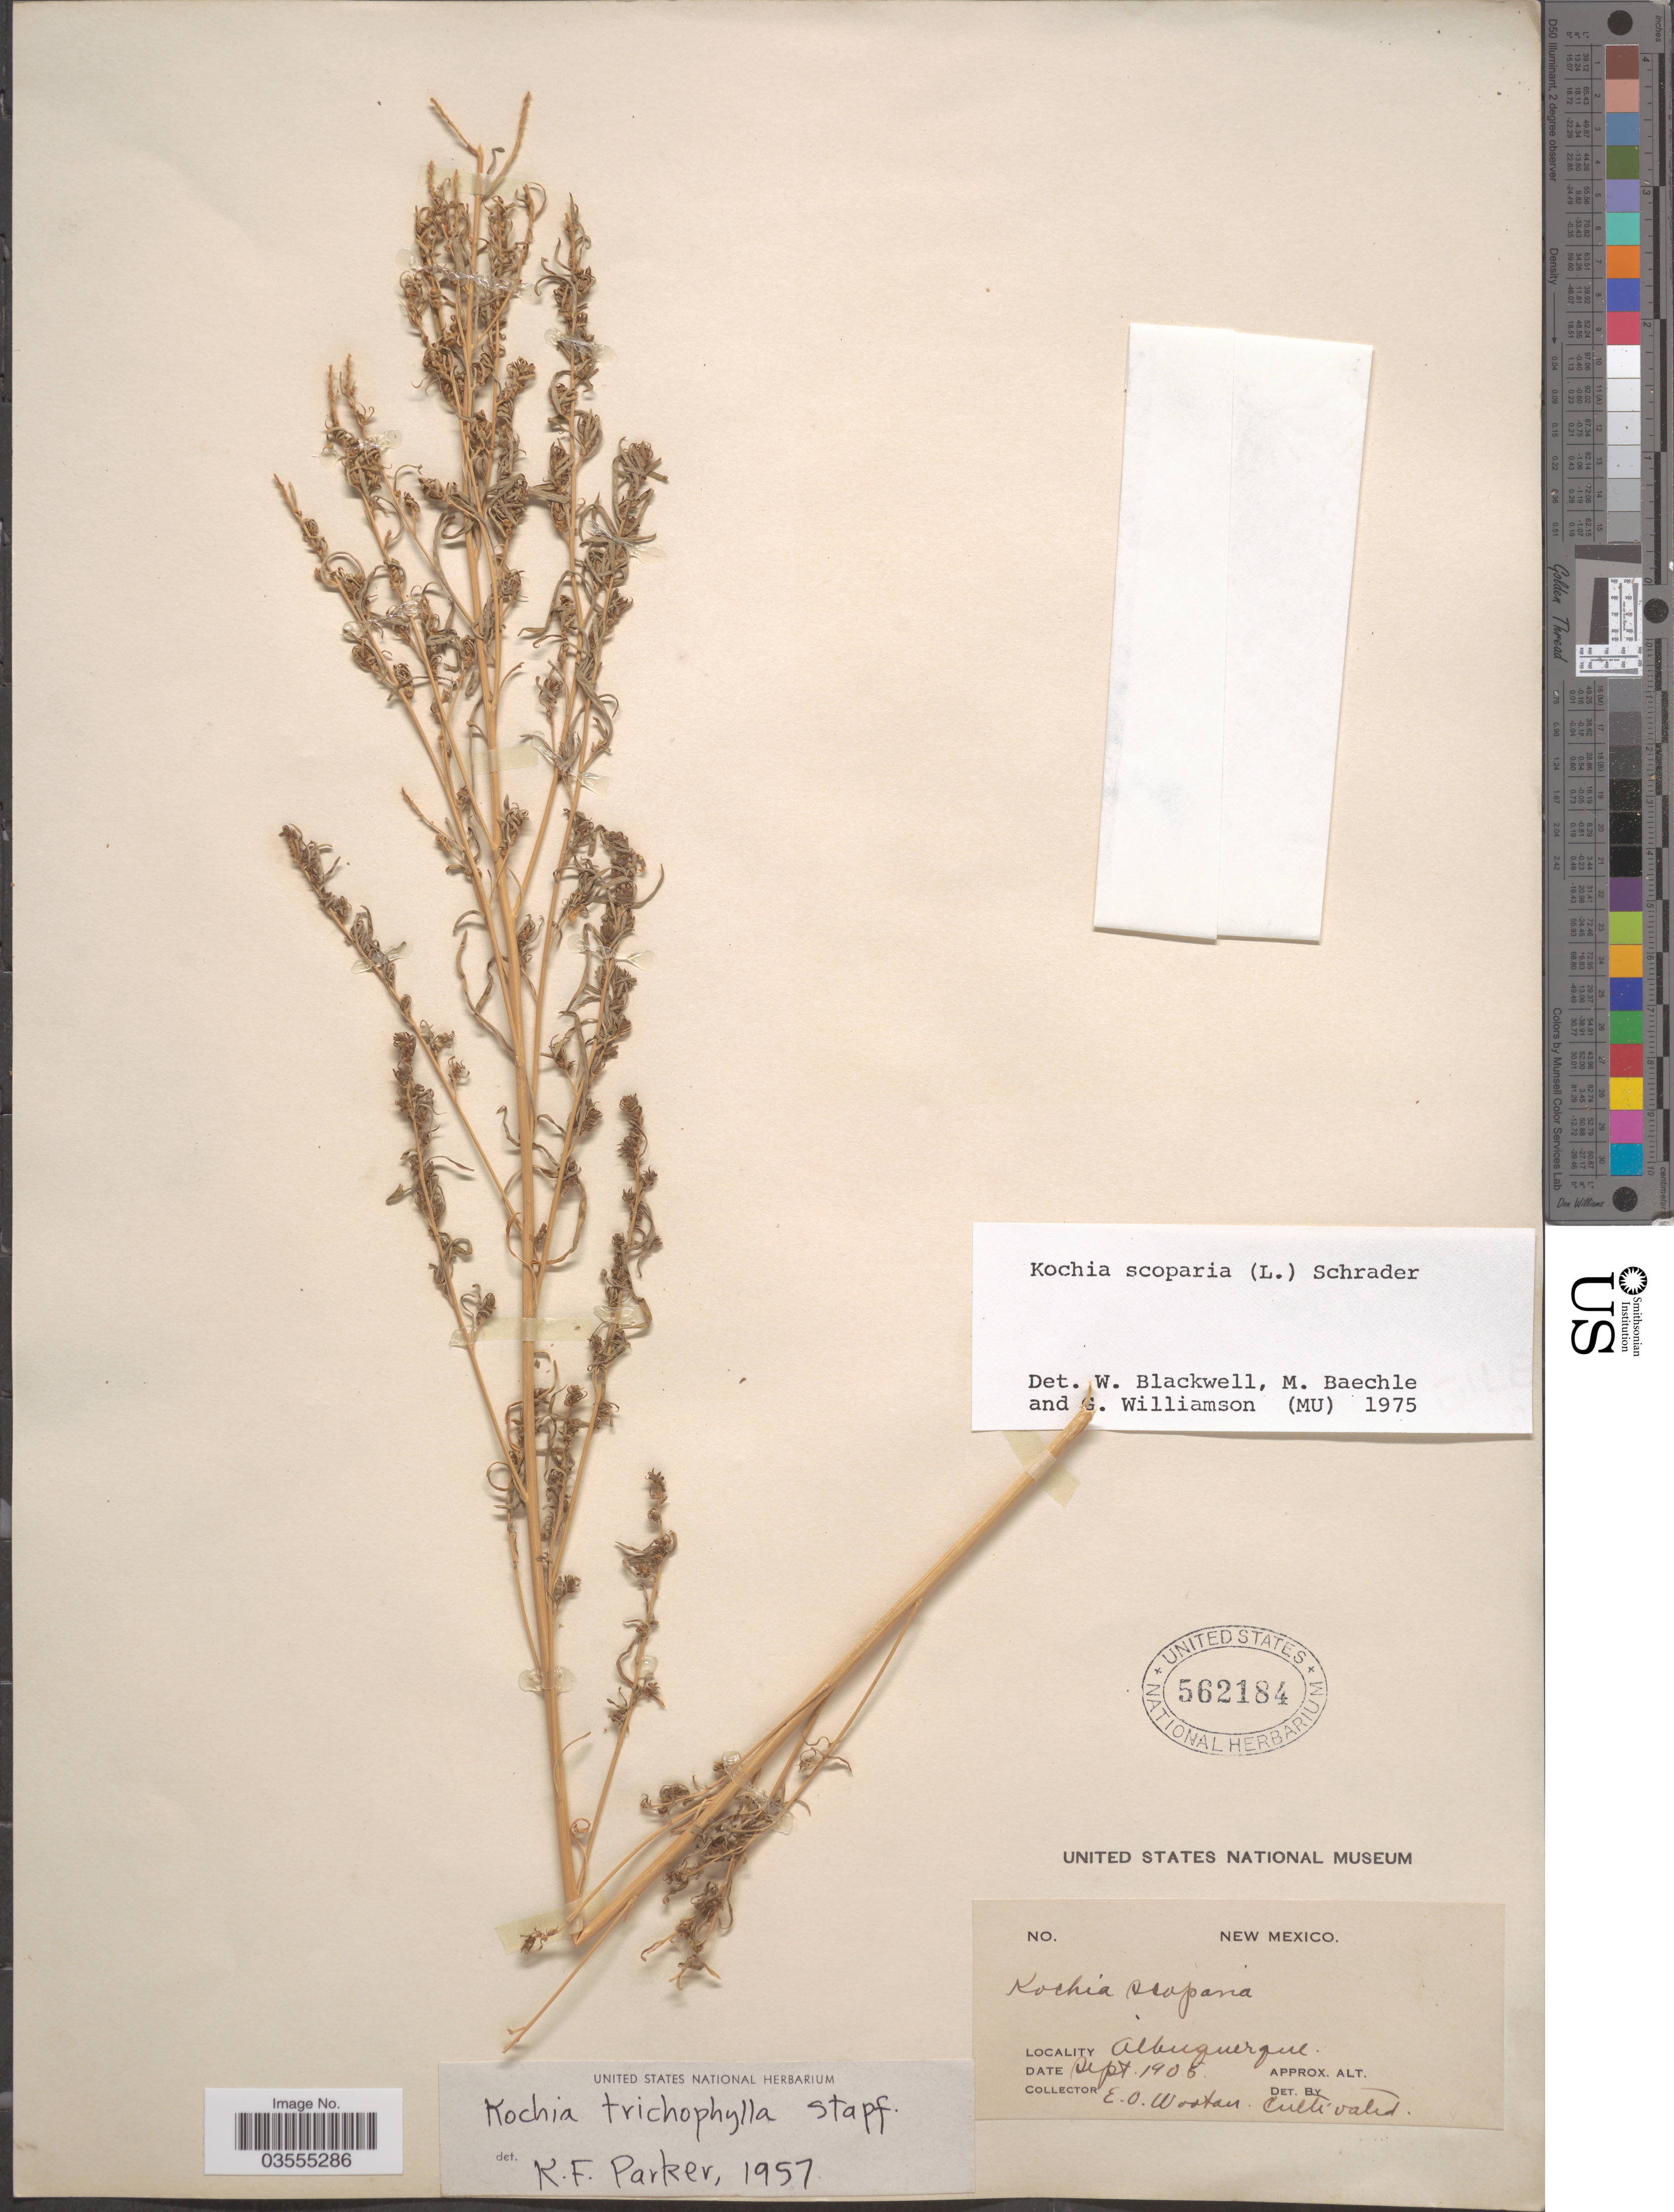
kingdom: Plantae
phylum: Tracheophyta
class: Magnoliopsida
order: Caryophyllales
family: Amaranthaceae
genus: Bassia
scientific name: Bassia scoparia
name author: (L.) Voss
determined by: U.S. National Herbarium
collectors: E. O. Wooton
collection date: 1905-09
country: United States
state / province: New Mexico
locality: Albuquerque.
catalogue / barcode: US 562184